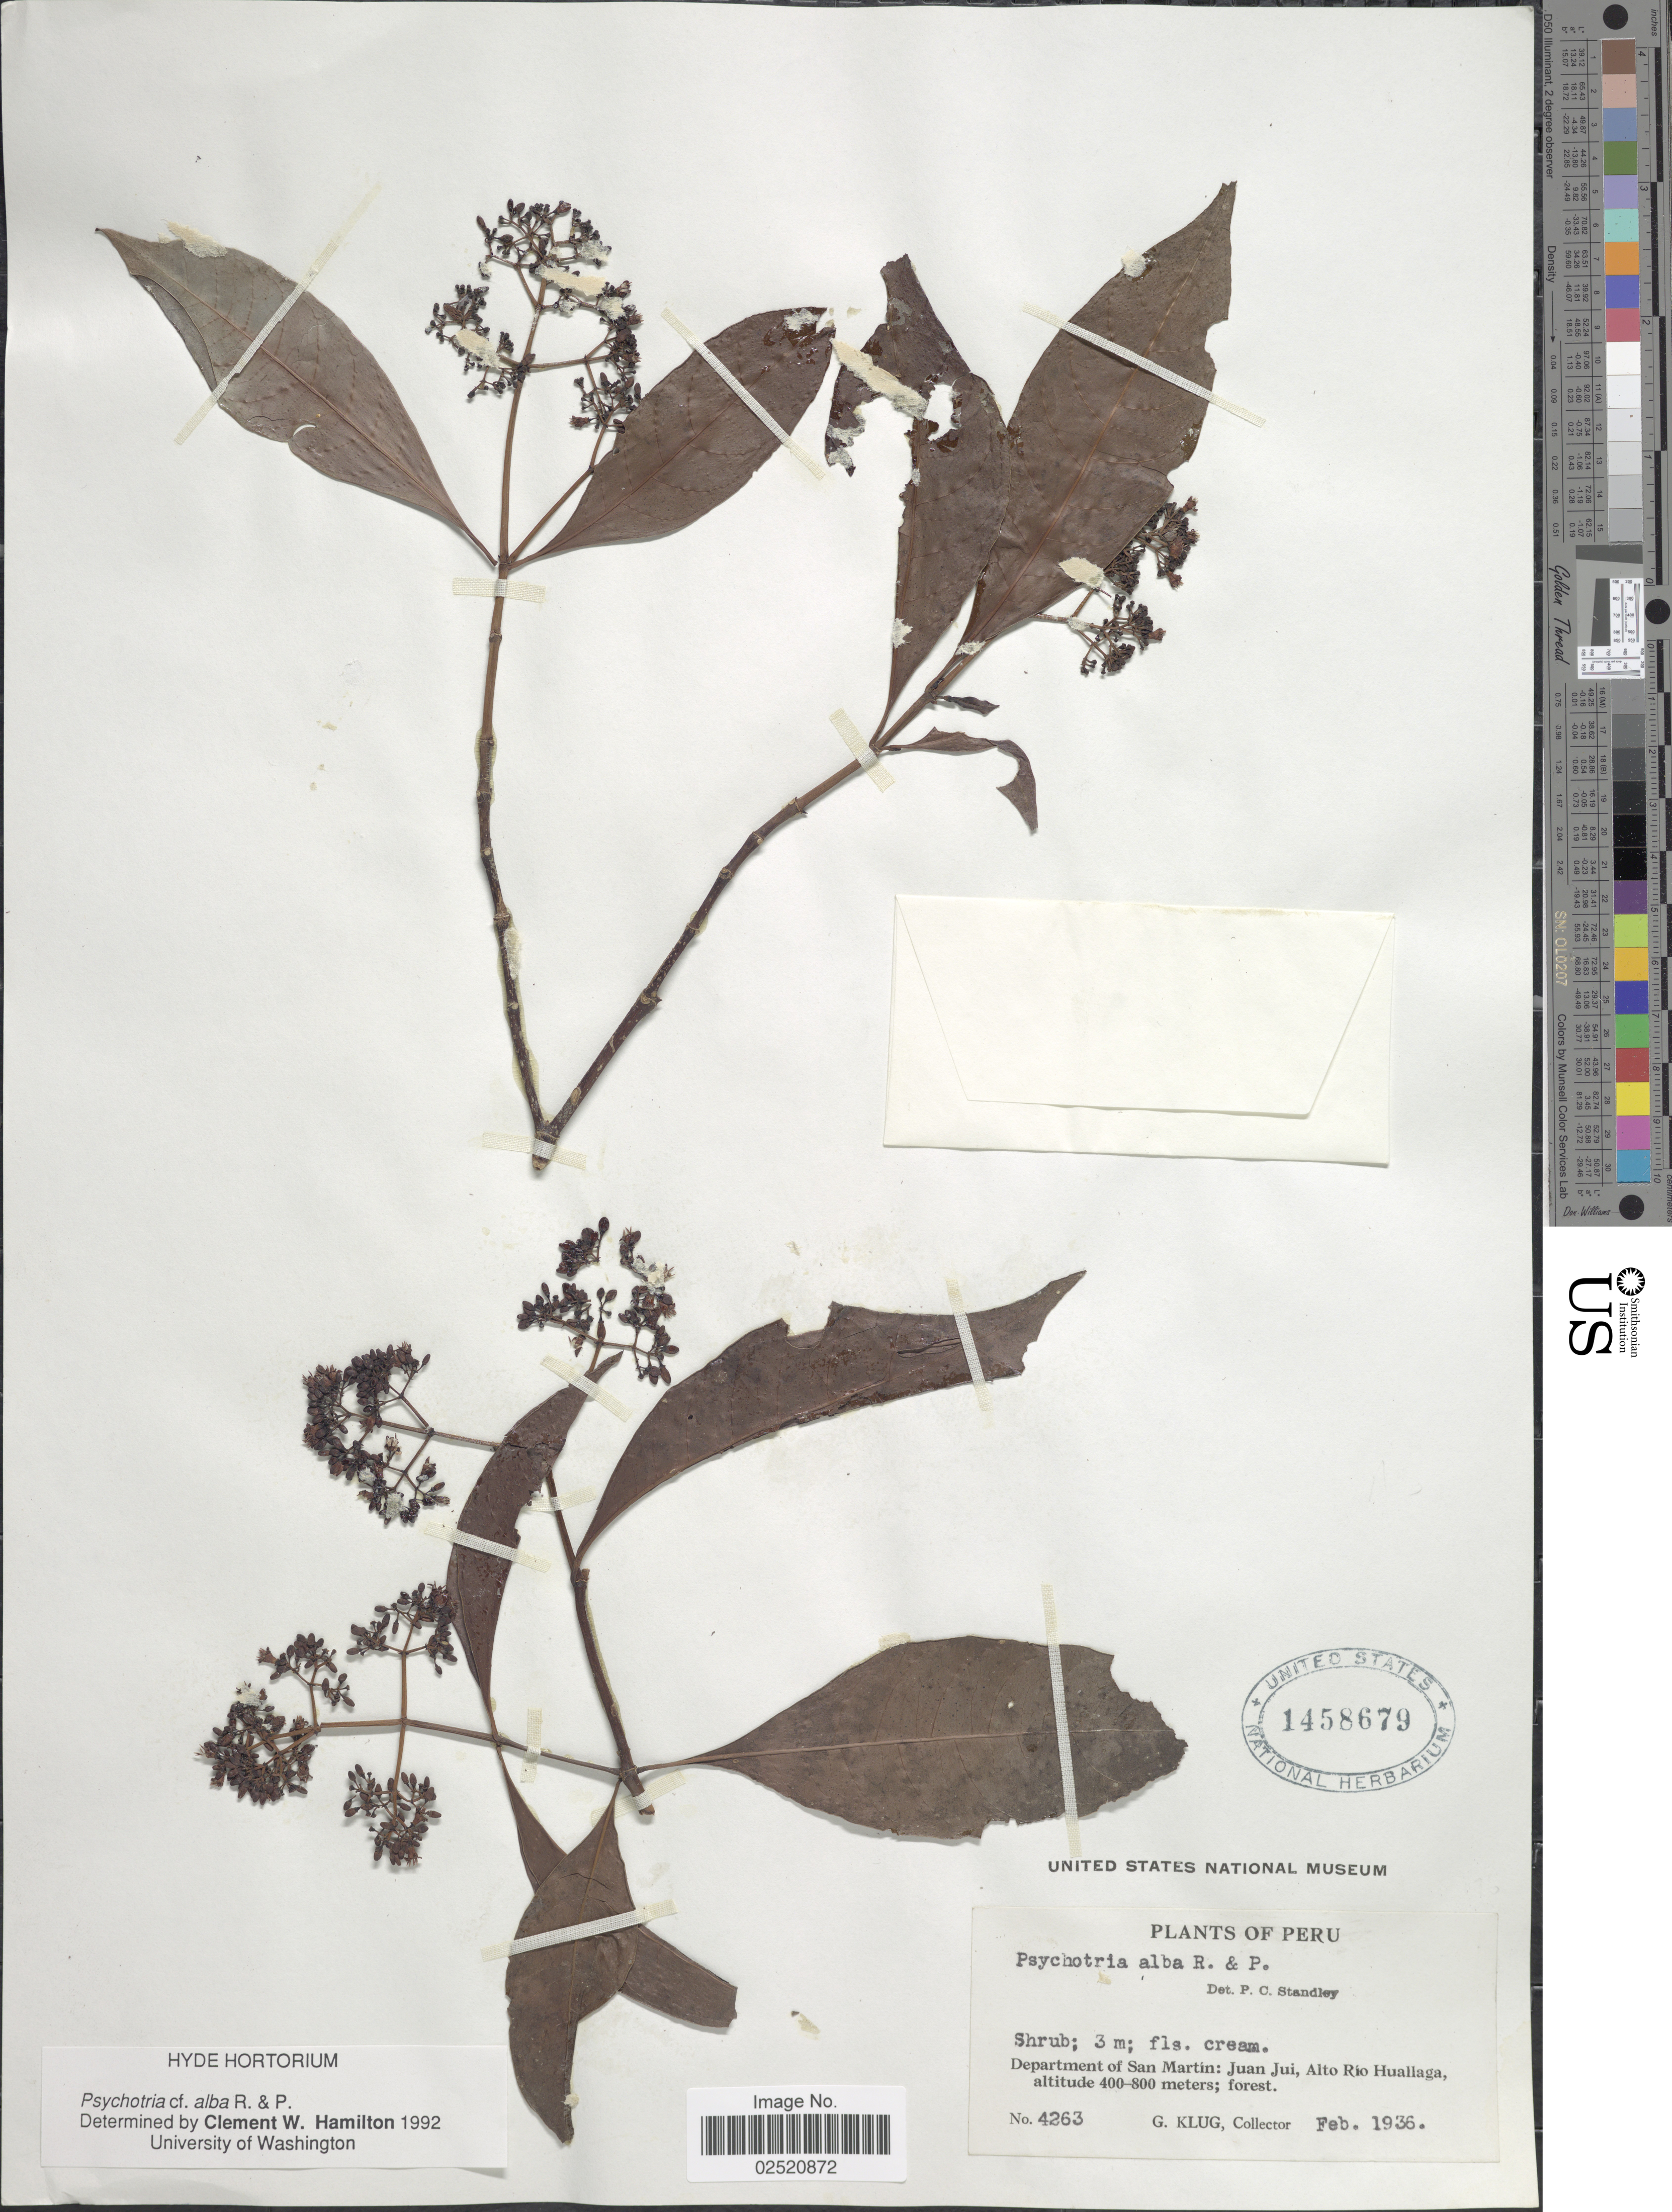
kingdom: Plantae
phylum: Tracheophyta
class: Magnoliopsida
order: Gentianales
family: Rubiaceae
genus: Psychotria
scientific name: Psychotria alba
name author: Ruiz & Pav.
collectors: G. Klug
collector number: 4263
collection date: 1936-02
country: Peru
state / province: San Martín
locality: Juan Jui, Alto Rio Huallaga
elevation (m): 400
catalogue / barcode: US 1458679